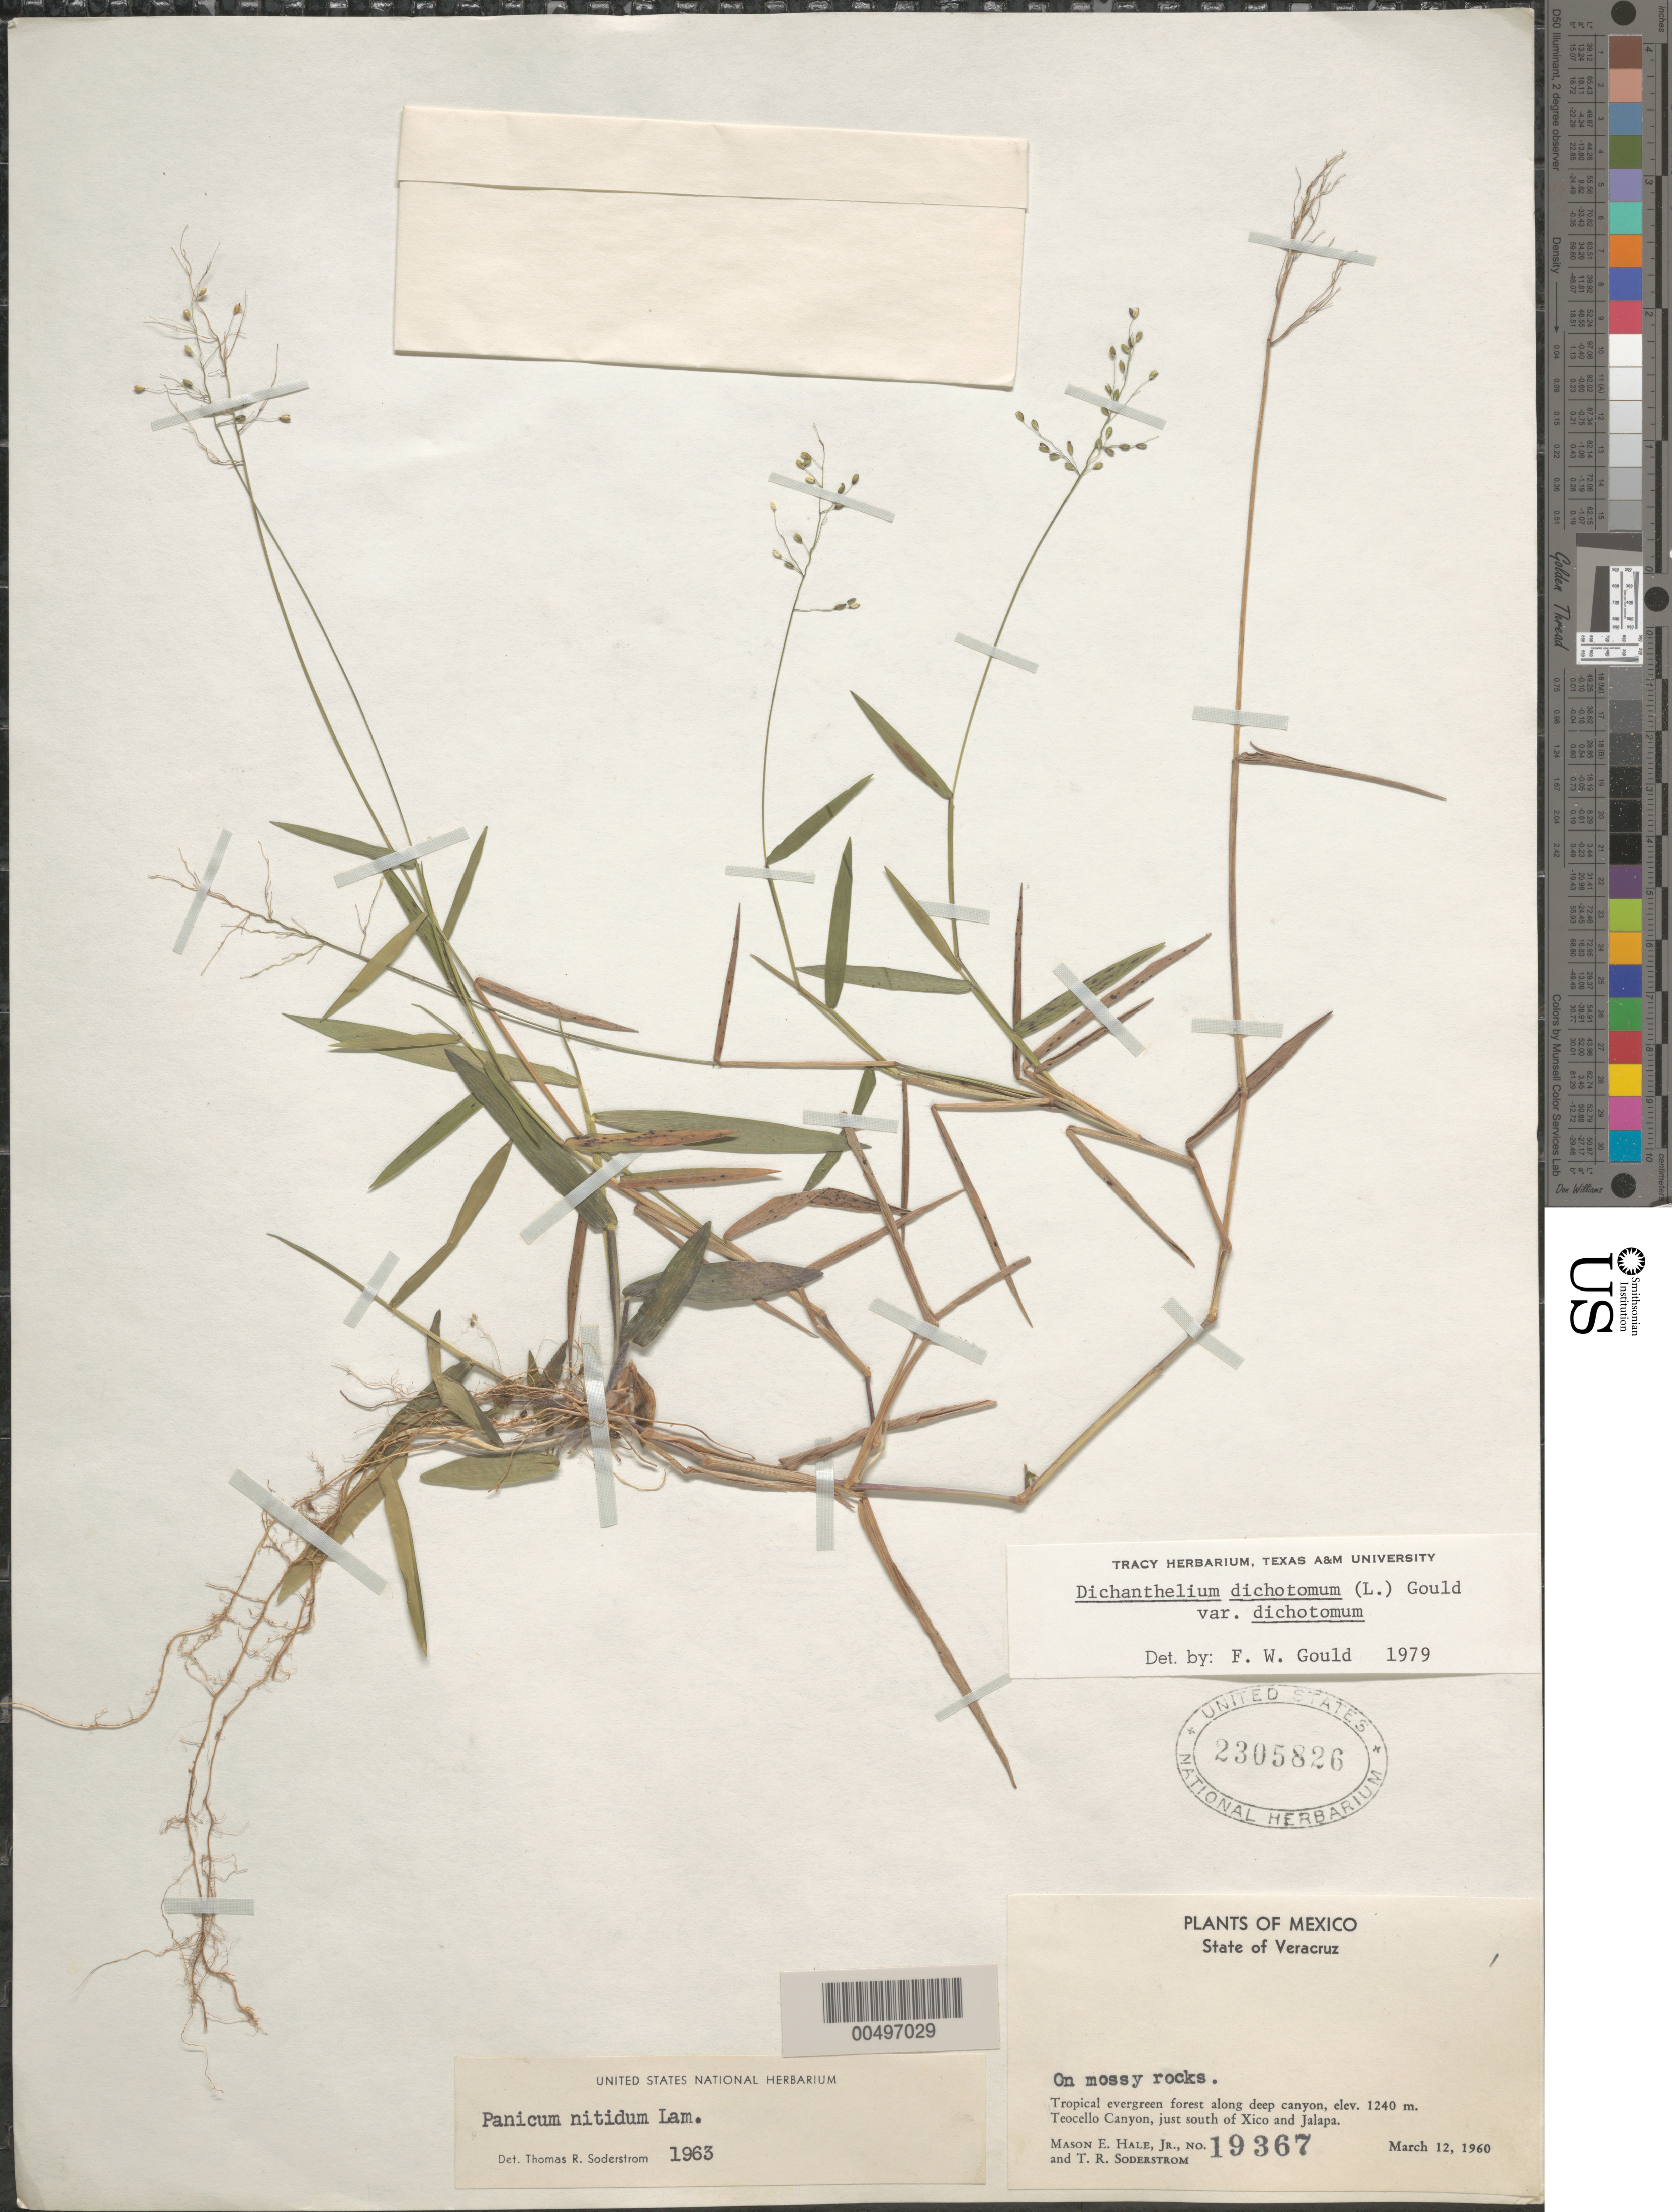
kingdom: Plantae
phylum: Tracheophyta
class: Liliopsida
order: Poales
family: Poaceae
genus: Dichanthelium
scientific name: Dichanthelium dichotomum var. dichotomum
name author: (L.) Gould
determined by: Gould, F. W.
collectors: M. Hale & T. R. Soderstrom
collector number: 19367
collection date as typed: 12 Mar 1960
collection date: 1960-03-12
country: Mexico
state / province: Veracruz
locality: Teocello Canyon, just S of Xico & Jalapa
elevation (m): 1240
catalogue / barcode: US 2305826